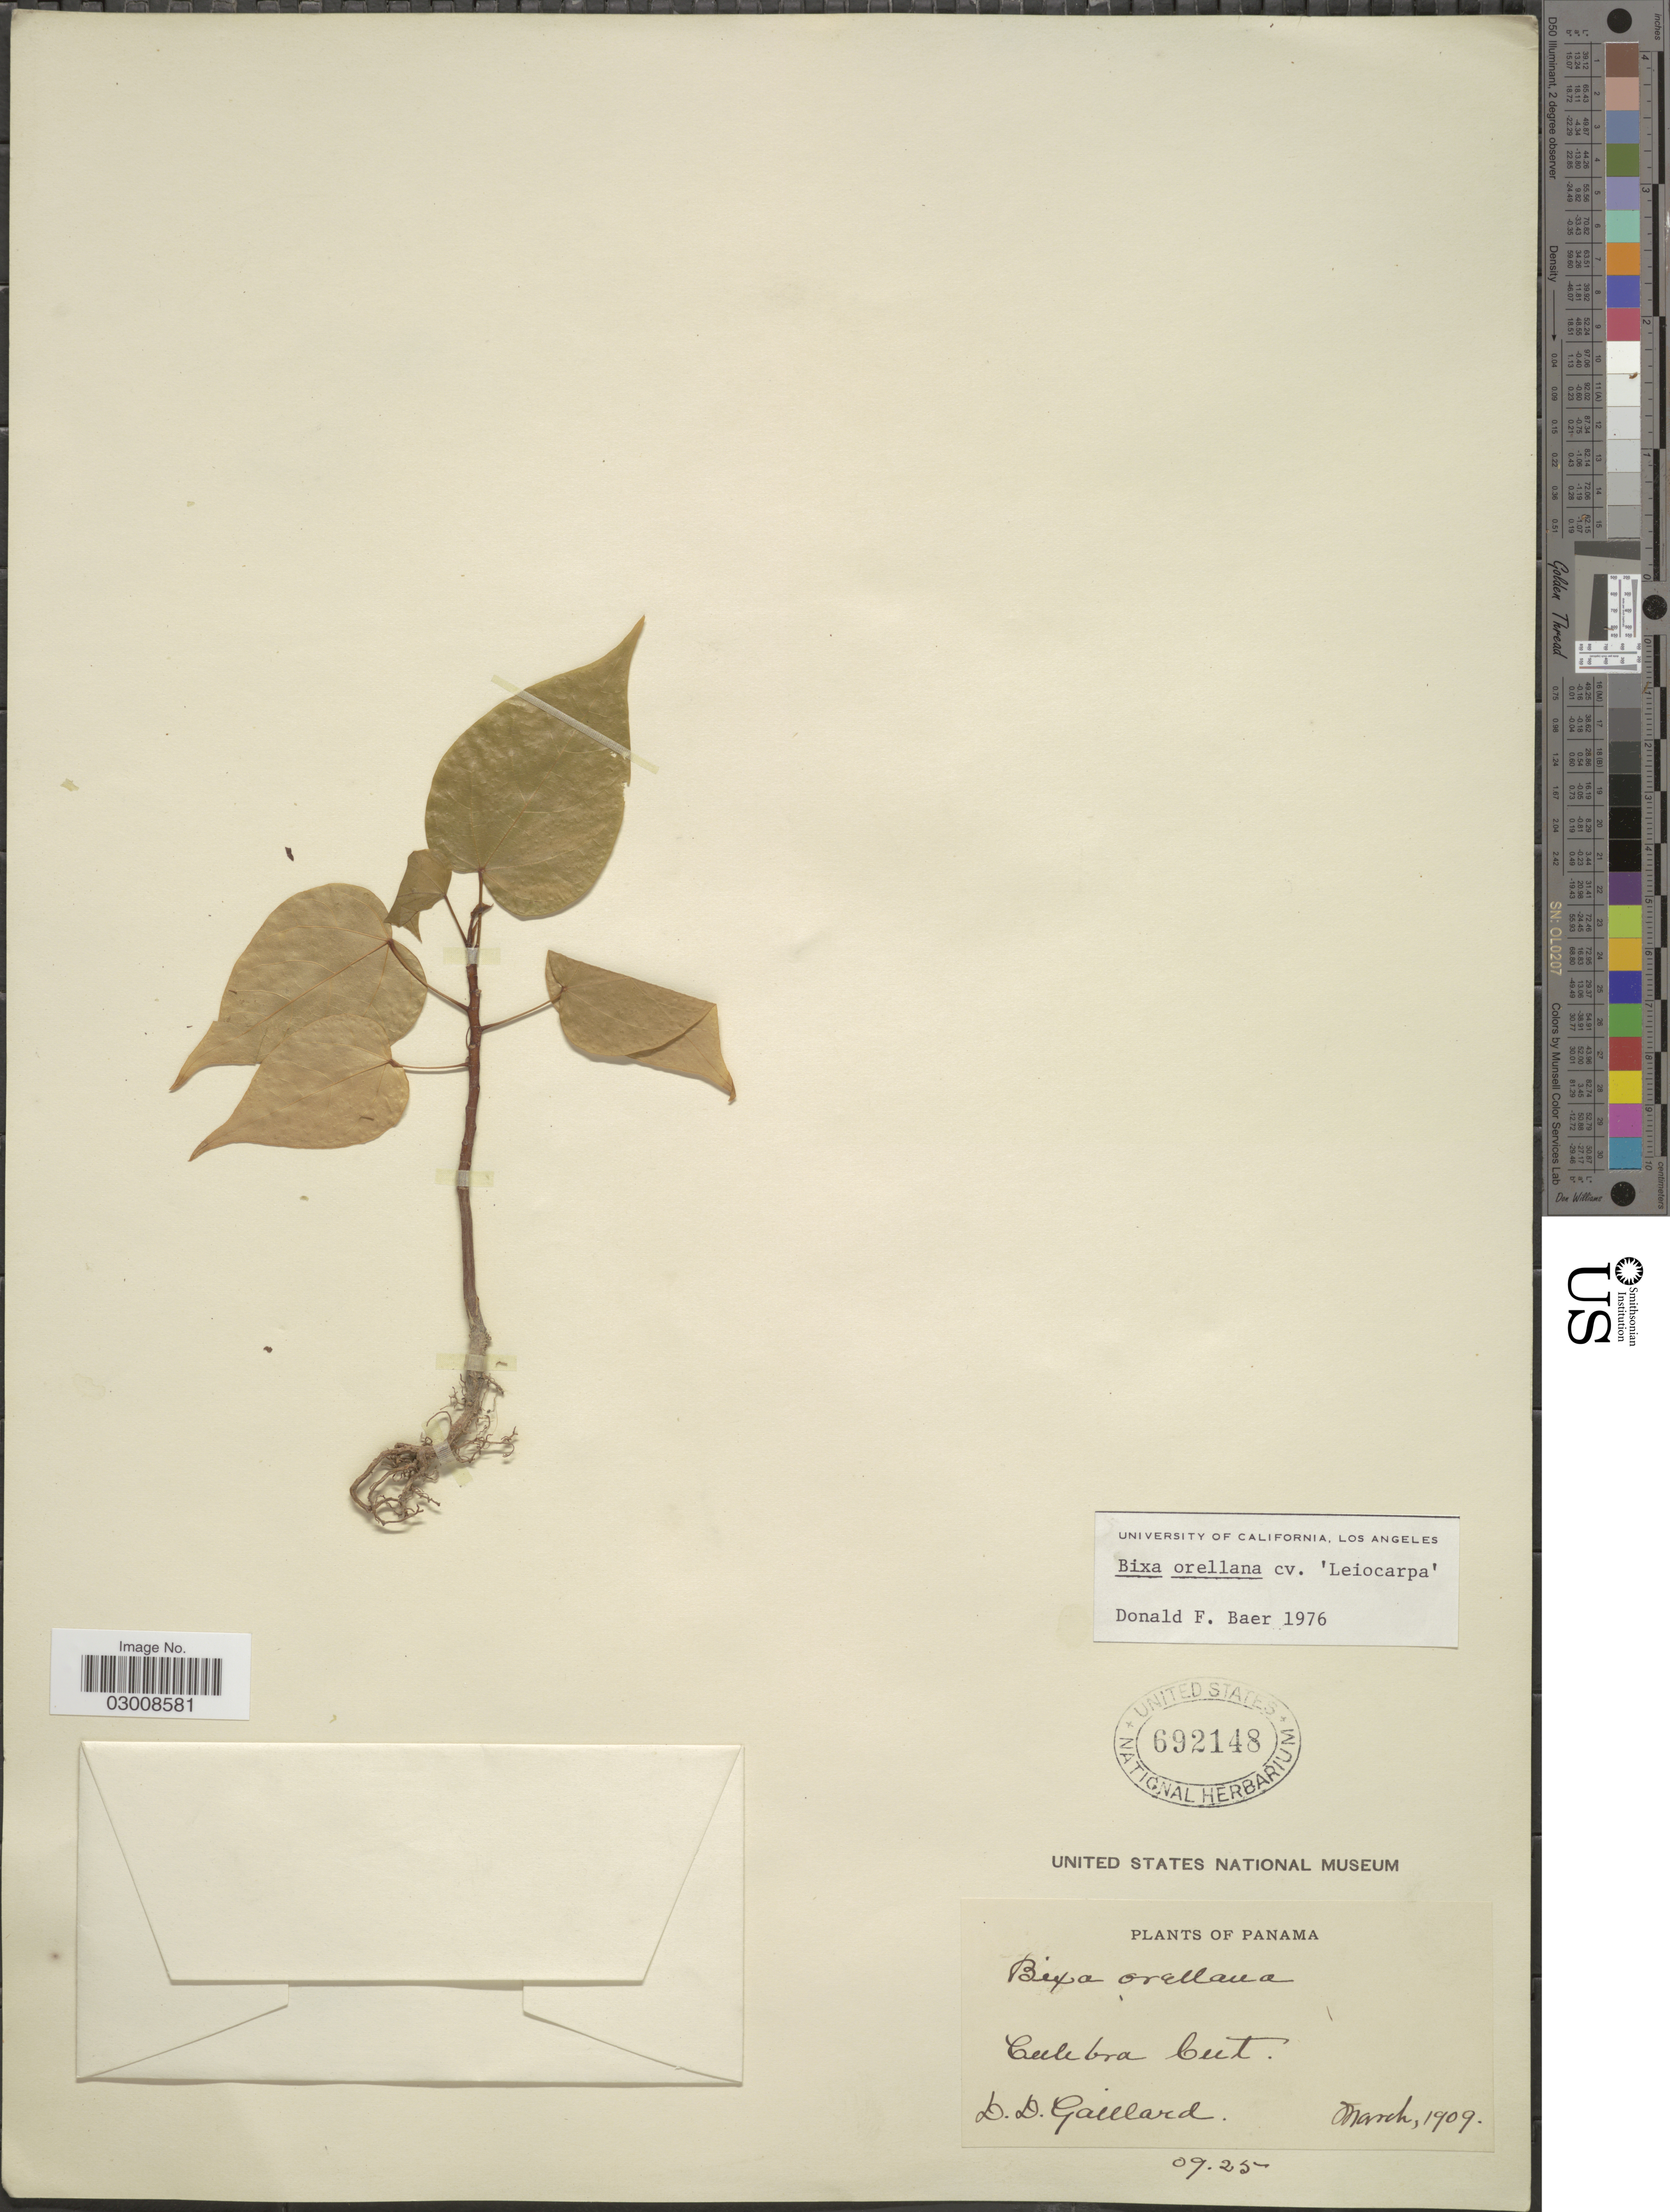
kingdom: Plantae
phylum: Tracheophyta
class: Magnoliopsida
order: Malvales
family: Bixaceae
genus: Bixa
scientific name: Bixa orellana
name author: L.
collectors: D. Gaillard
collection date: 1909-03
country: Panama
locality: Culebra Cut.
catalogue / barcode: US 692148